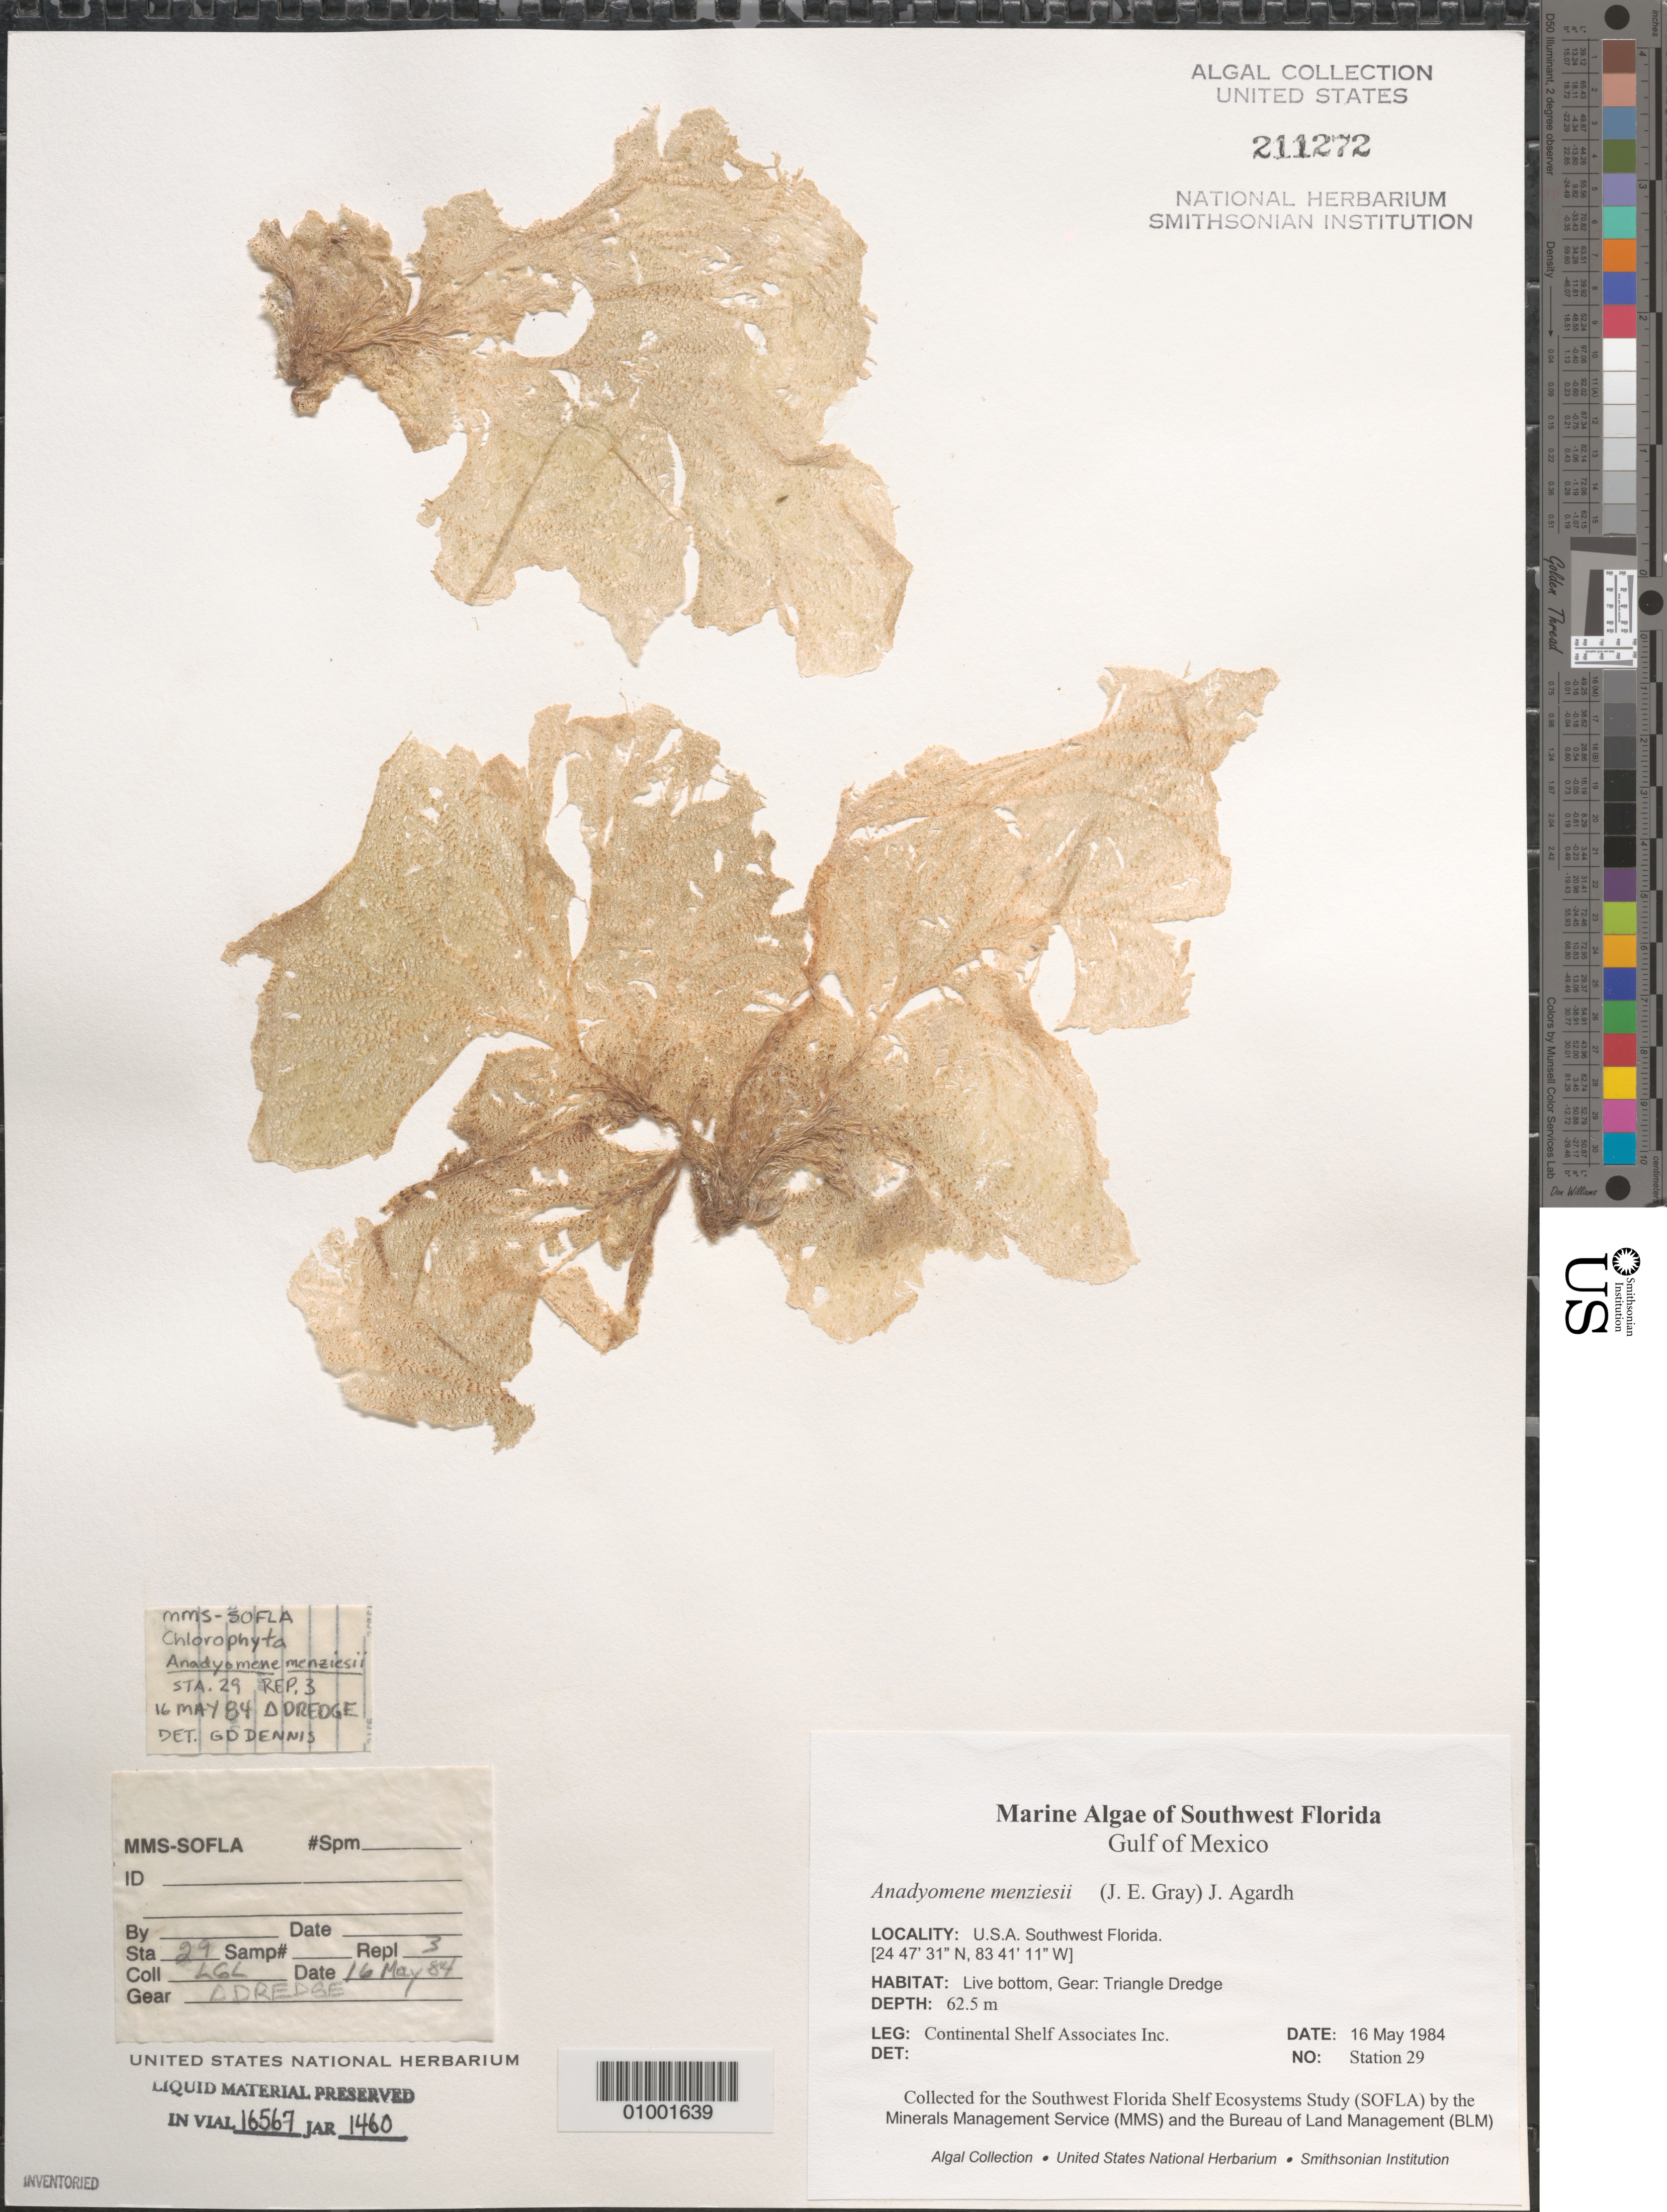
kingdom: Plantae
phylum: Chlorophyta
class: Ulvophyceae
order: Cladophorales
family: Anadyomenaceae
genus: Anadyomene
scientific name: Anadyomene menziesii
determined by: Dennis, G. D.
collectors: Continental Shelf Associates Inc.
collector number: Station 29 Rep 3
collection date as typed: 16 May 1984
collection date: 1984-05-16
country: United States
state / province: Florida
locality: Gulf of Mexico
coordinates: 24 47'31"N, 83 41'11"W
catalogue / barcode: US 211272